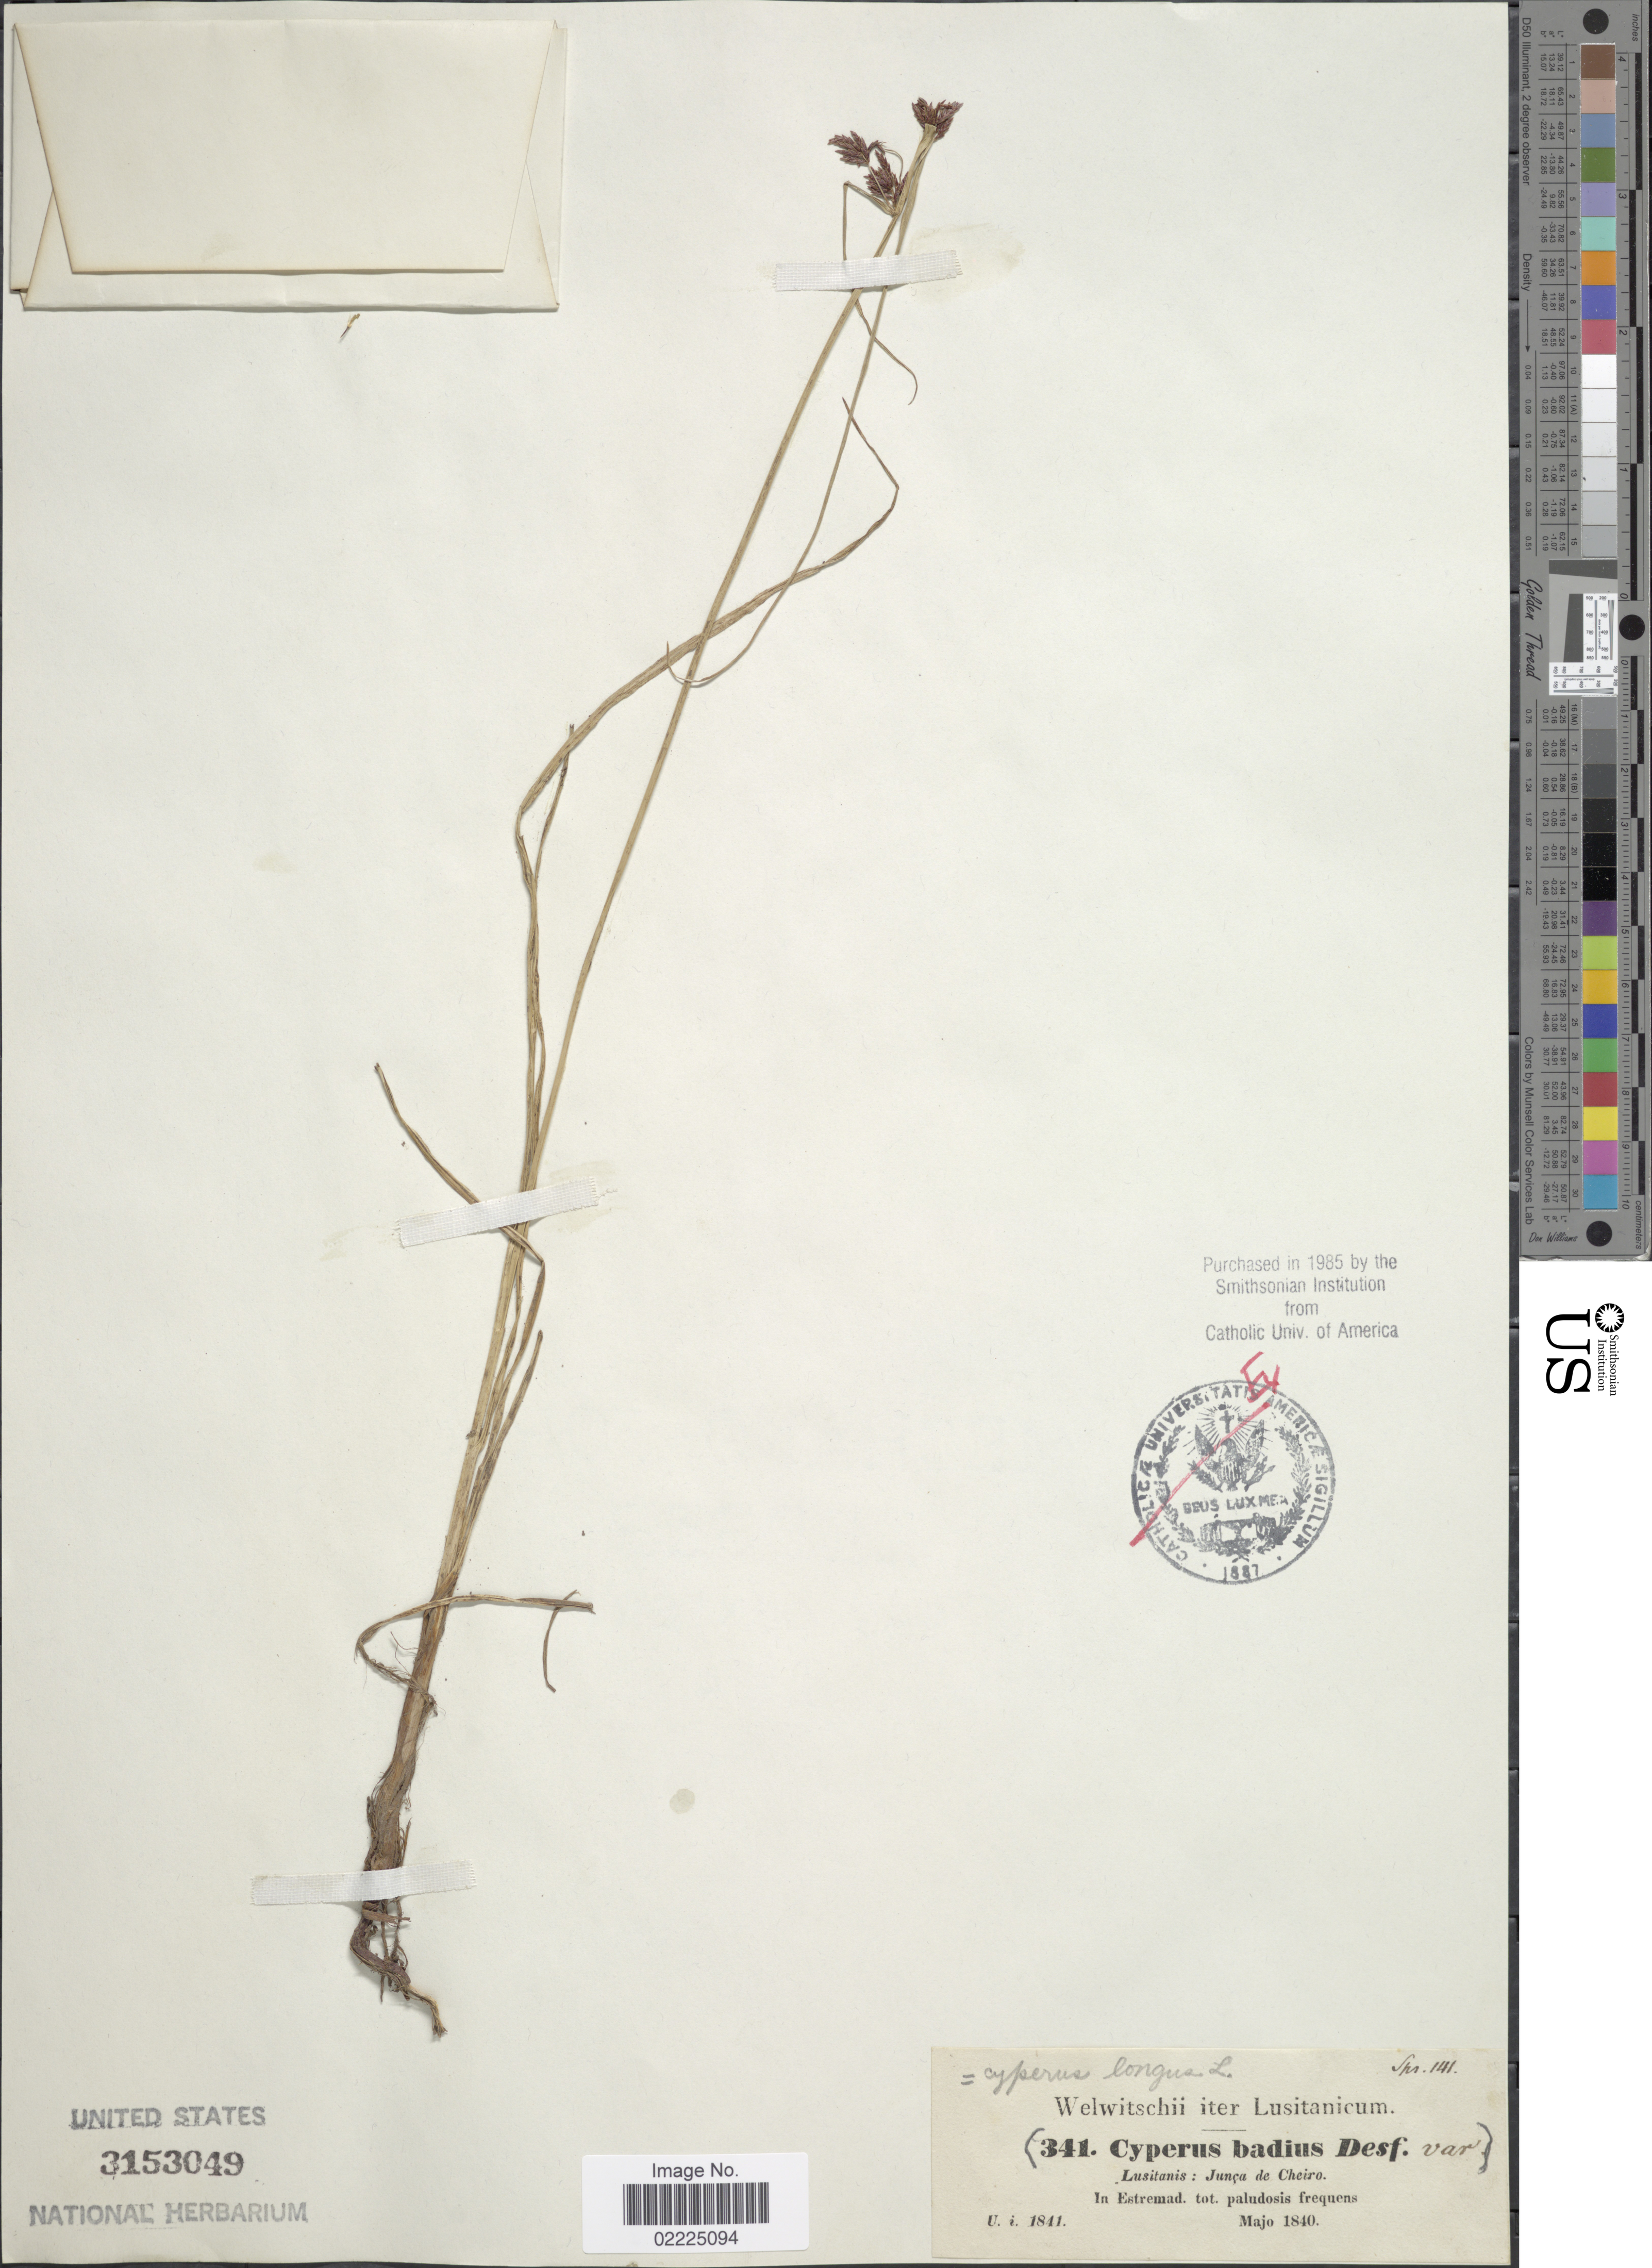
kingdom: Plantae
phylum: Tracheophyta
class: Liliopsida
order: Poales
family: Cyperaceae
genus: Cyperus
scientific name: Cyperus longus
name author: L.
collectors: -. Welwitsch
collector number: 341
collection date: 1840-05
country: Portugal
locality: Junça de Cheiro. In Estremad. tot. paludosis frequens.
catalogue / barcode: US 3153049